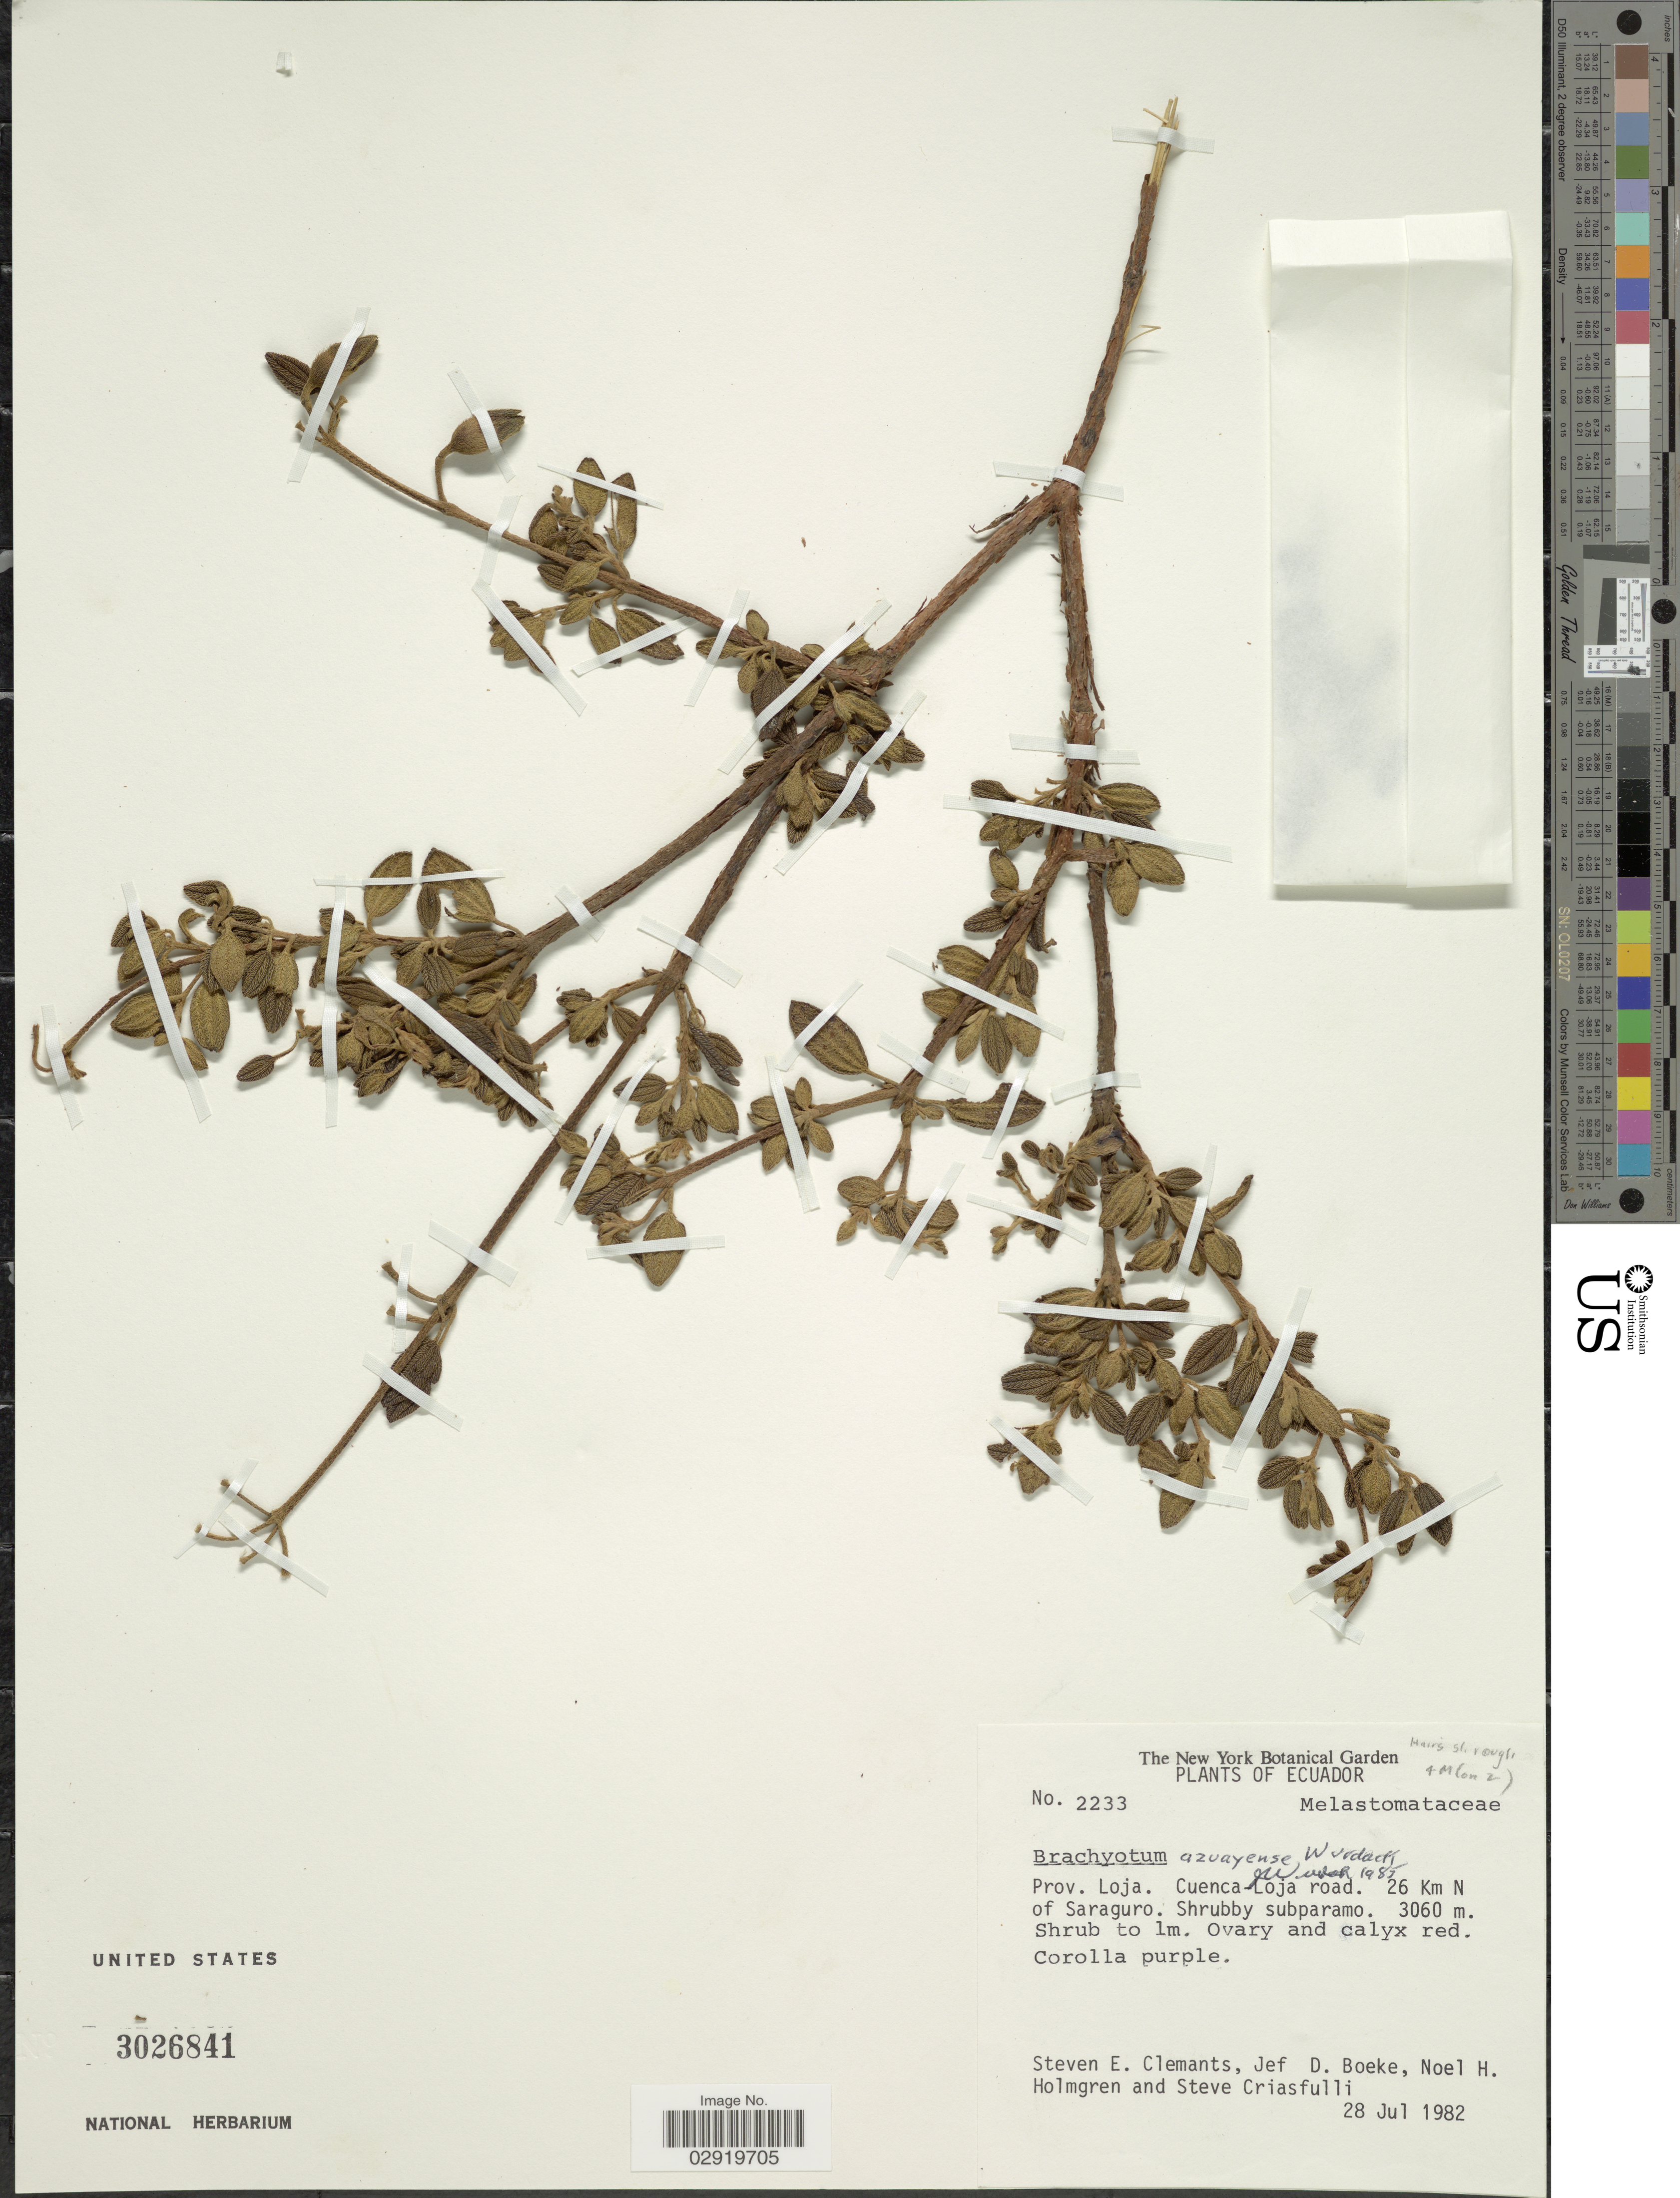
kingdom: Plantae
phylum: Tracheophyta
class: Magnoliopsida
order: Myrtales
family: Melastomataceae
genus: Brachyotum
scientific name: Brachyotum azuayense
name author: Wurdack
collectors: S. Clemants, J. Boeke, N. H. Holmgren & S. Crisafulli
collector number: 2233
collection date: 1982-07-28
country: Ecuador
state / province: Loja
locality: Cuenca-Loja road. 26 Km N of Saraguro.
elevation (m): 3060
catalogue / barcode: US 3026841